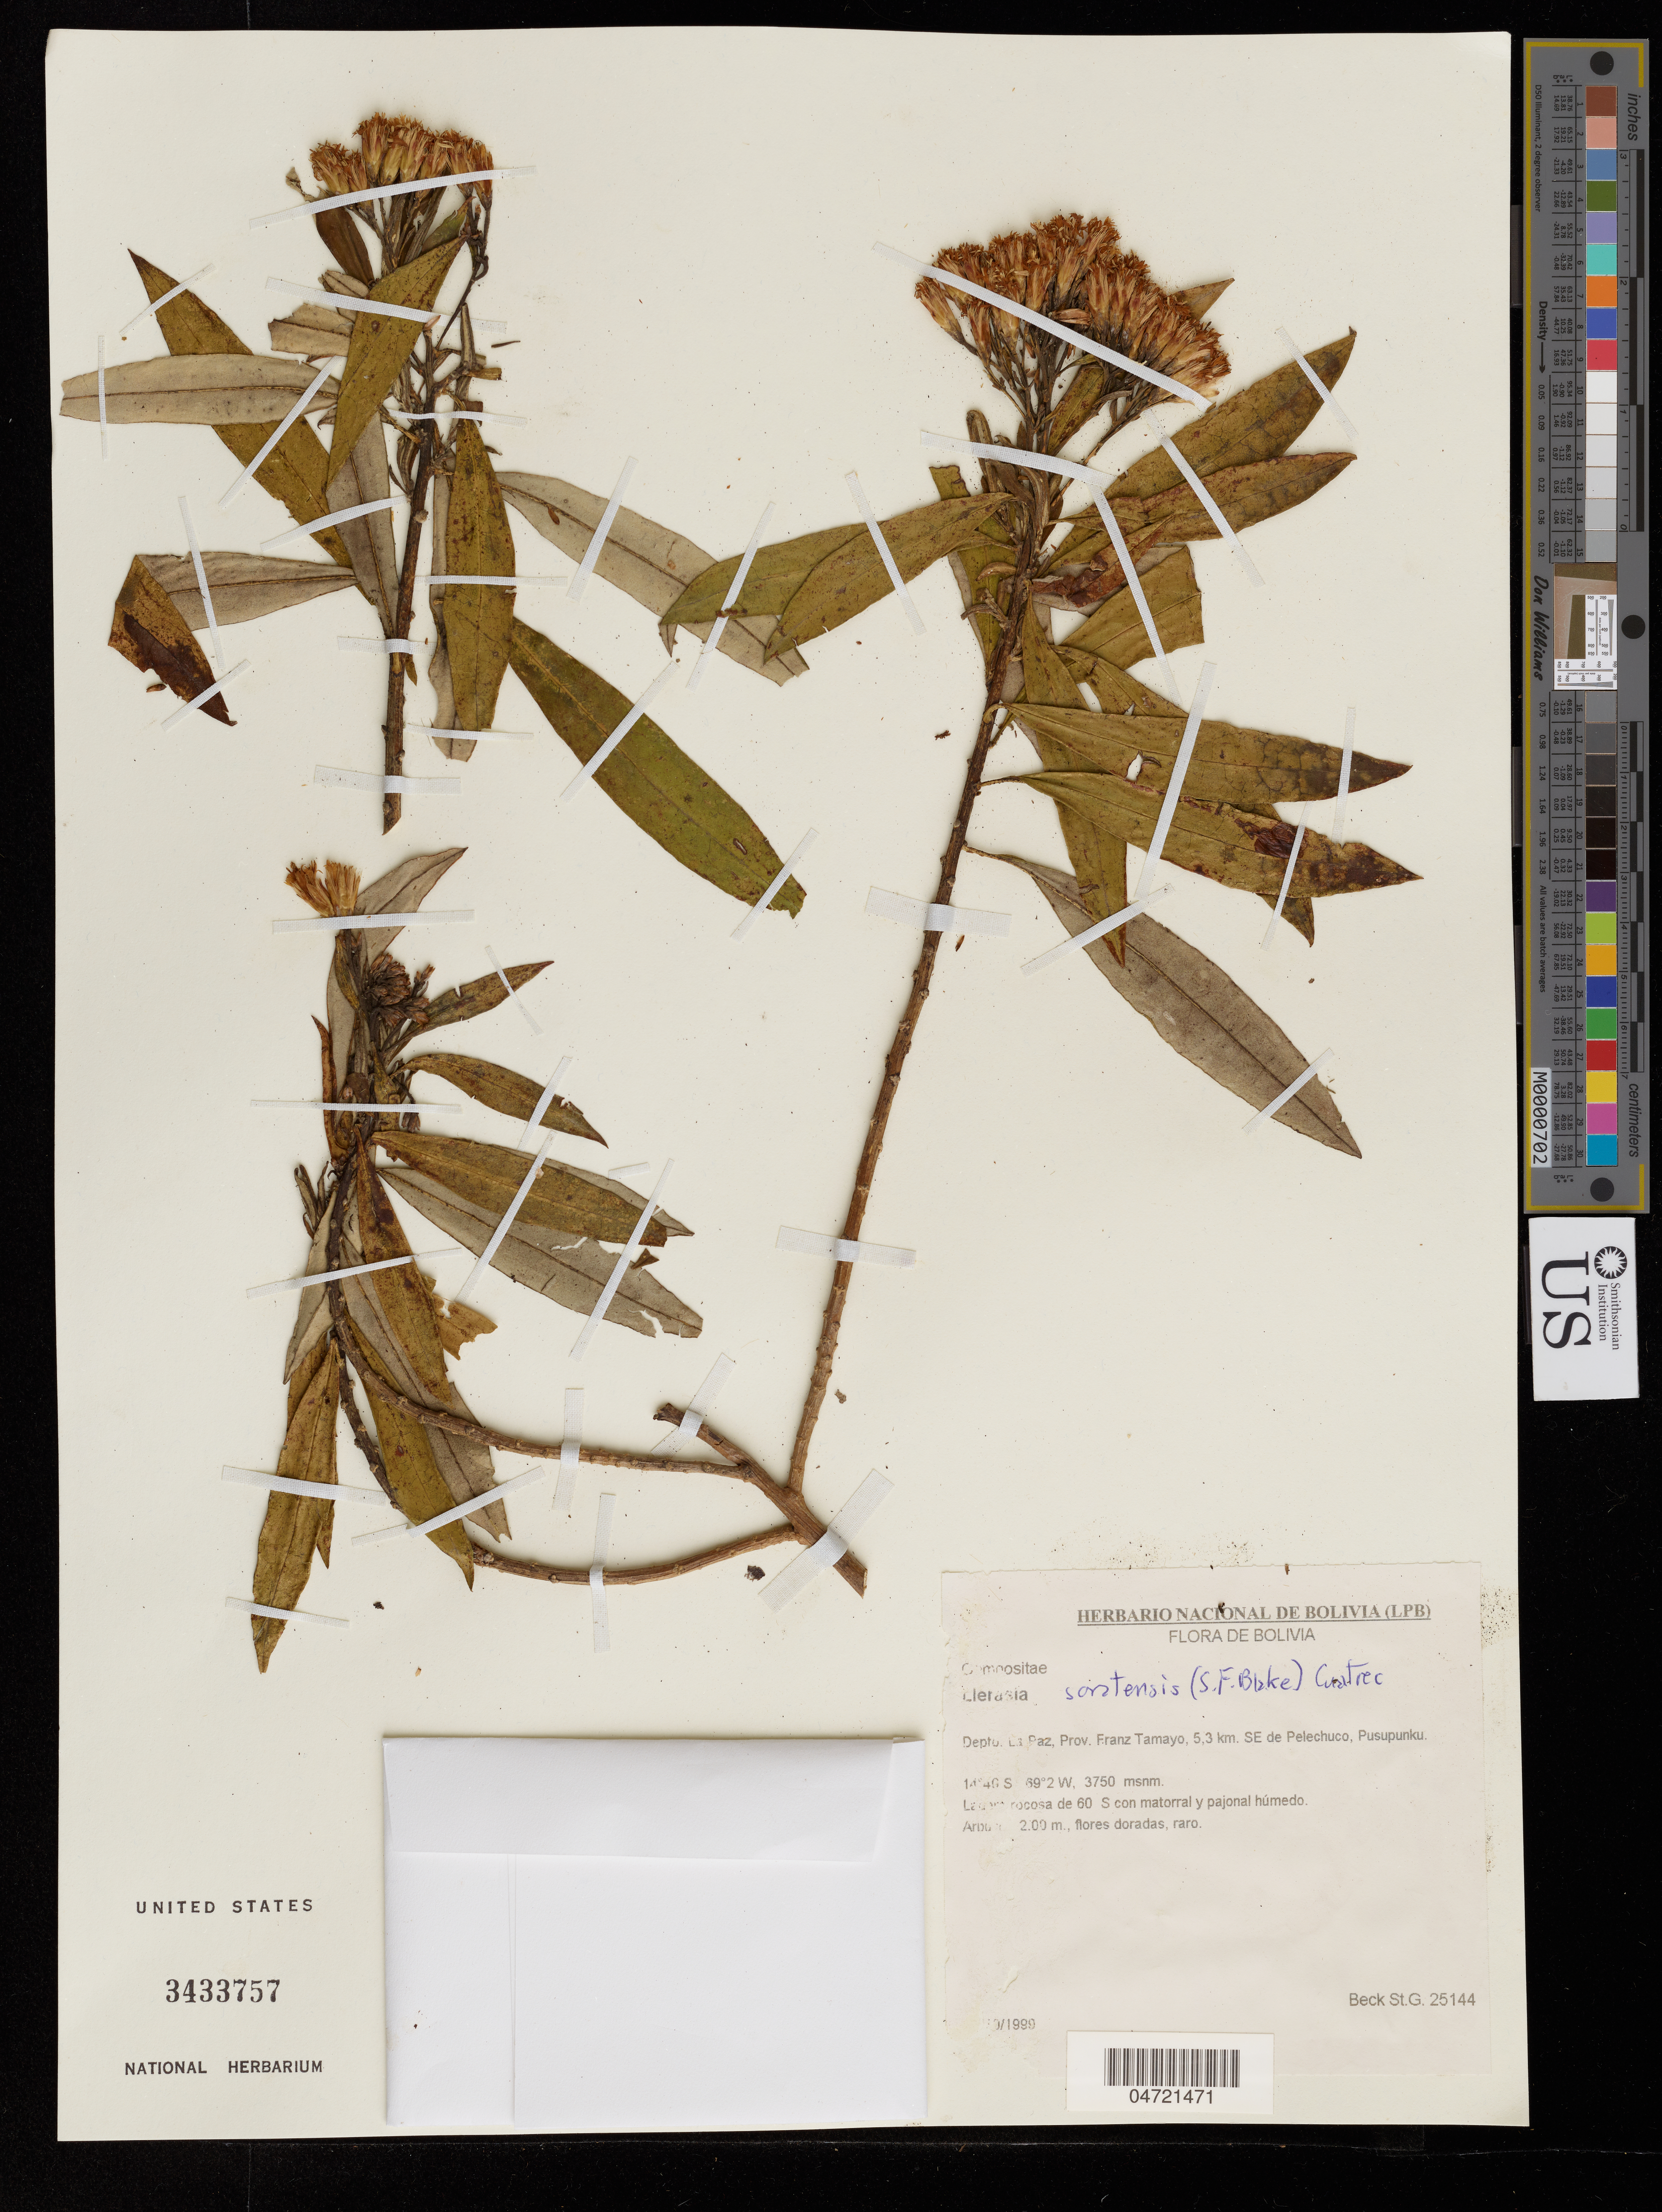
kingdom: Plantae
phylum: Tracheophyta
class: Magnoliopsida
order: Asterales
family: Asteraceae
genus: Llerasia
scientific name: Llerasia soratensis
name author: (S.F. Blake) Cuatrec.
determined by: Robinson, Harold E., (US)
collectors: S. G. Beck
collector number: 25144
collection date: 1999-10-18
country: Bolivia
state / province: La Paz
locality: Prov. Franz Tamayo, 5,3 km. SE de Pelechuco, Pusupunku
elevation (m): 3750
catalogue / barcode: US 3433757